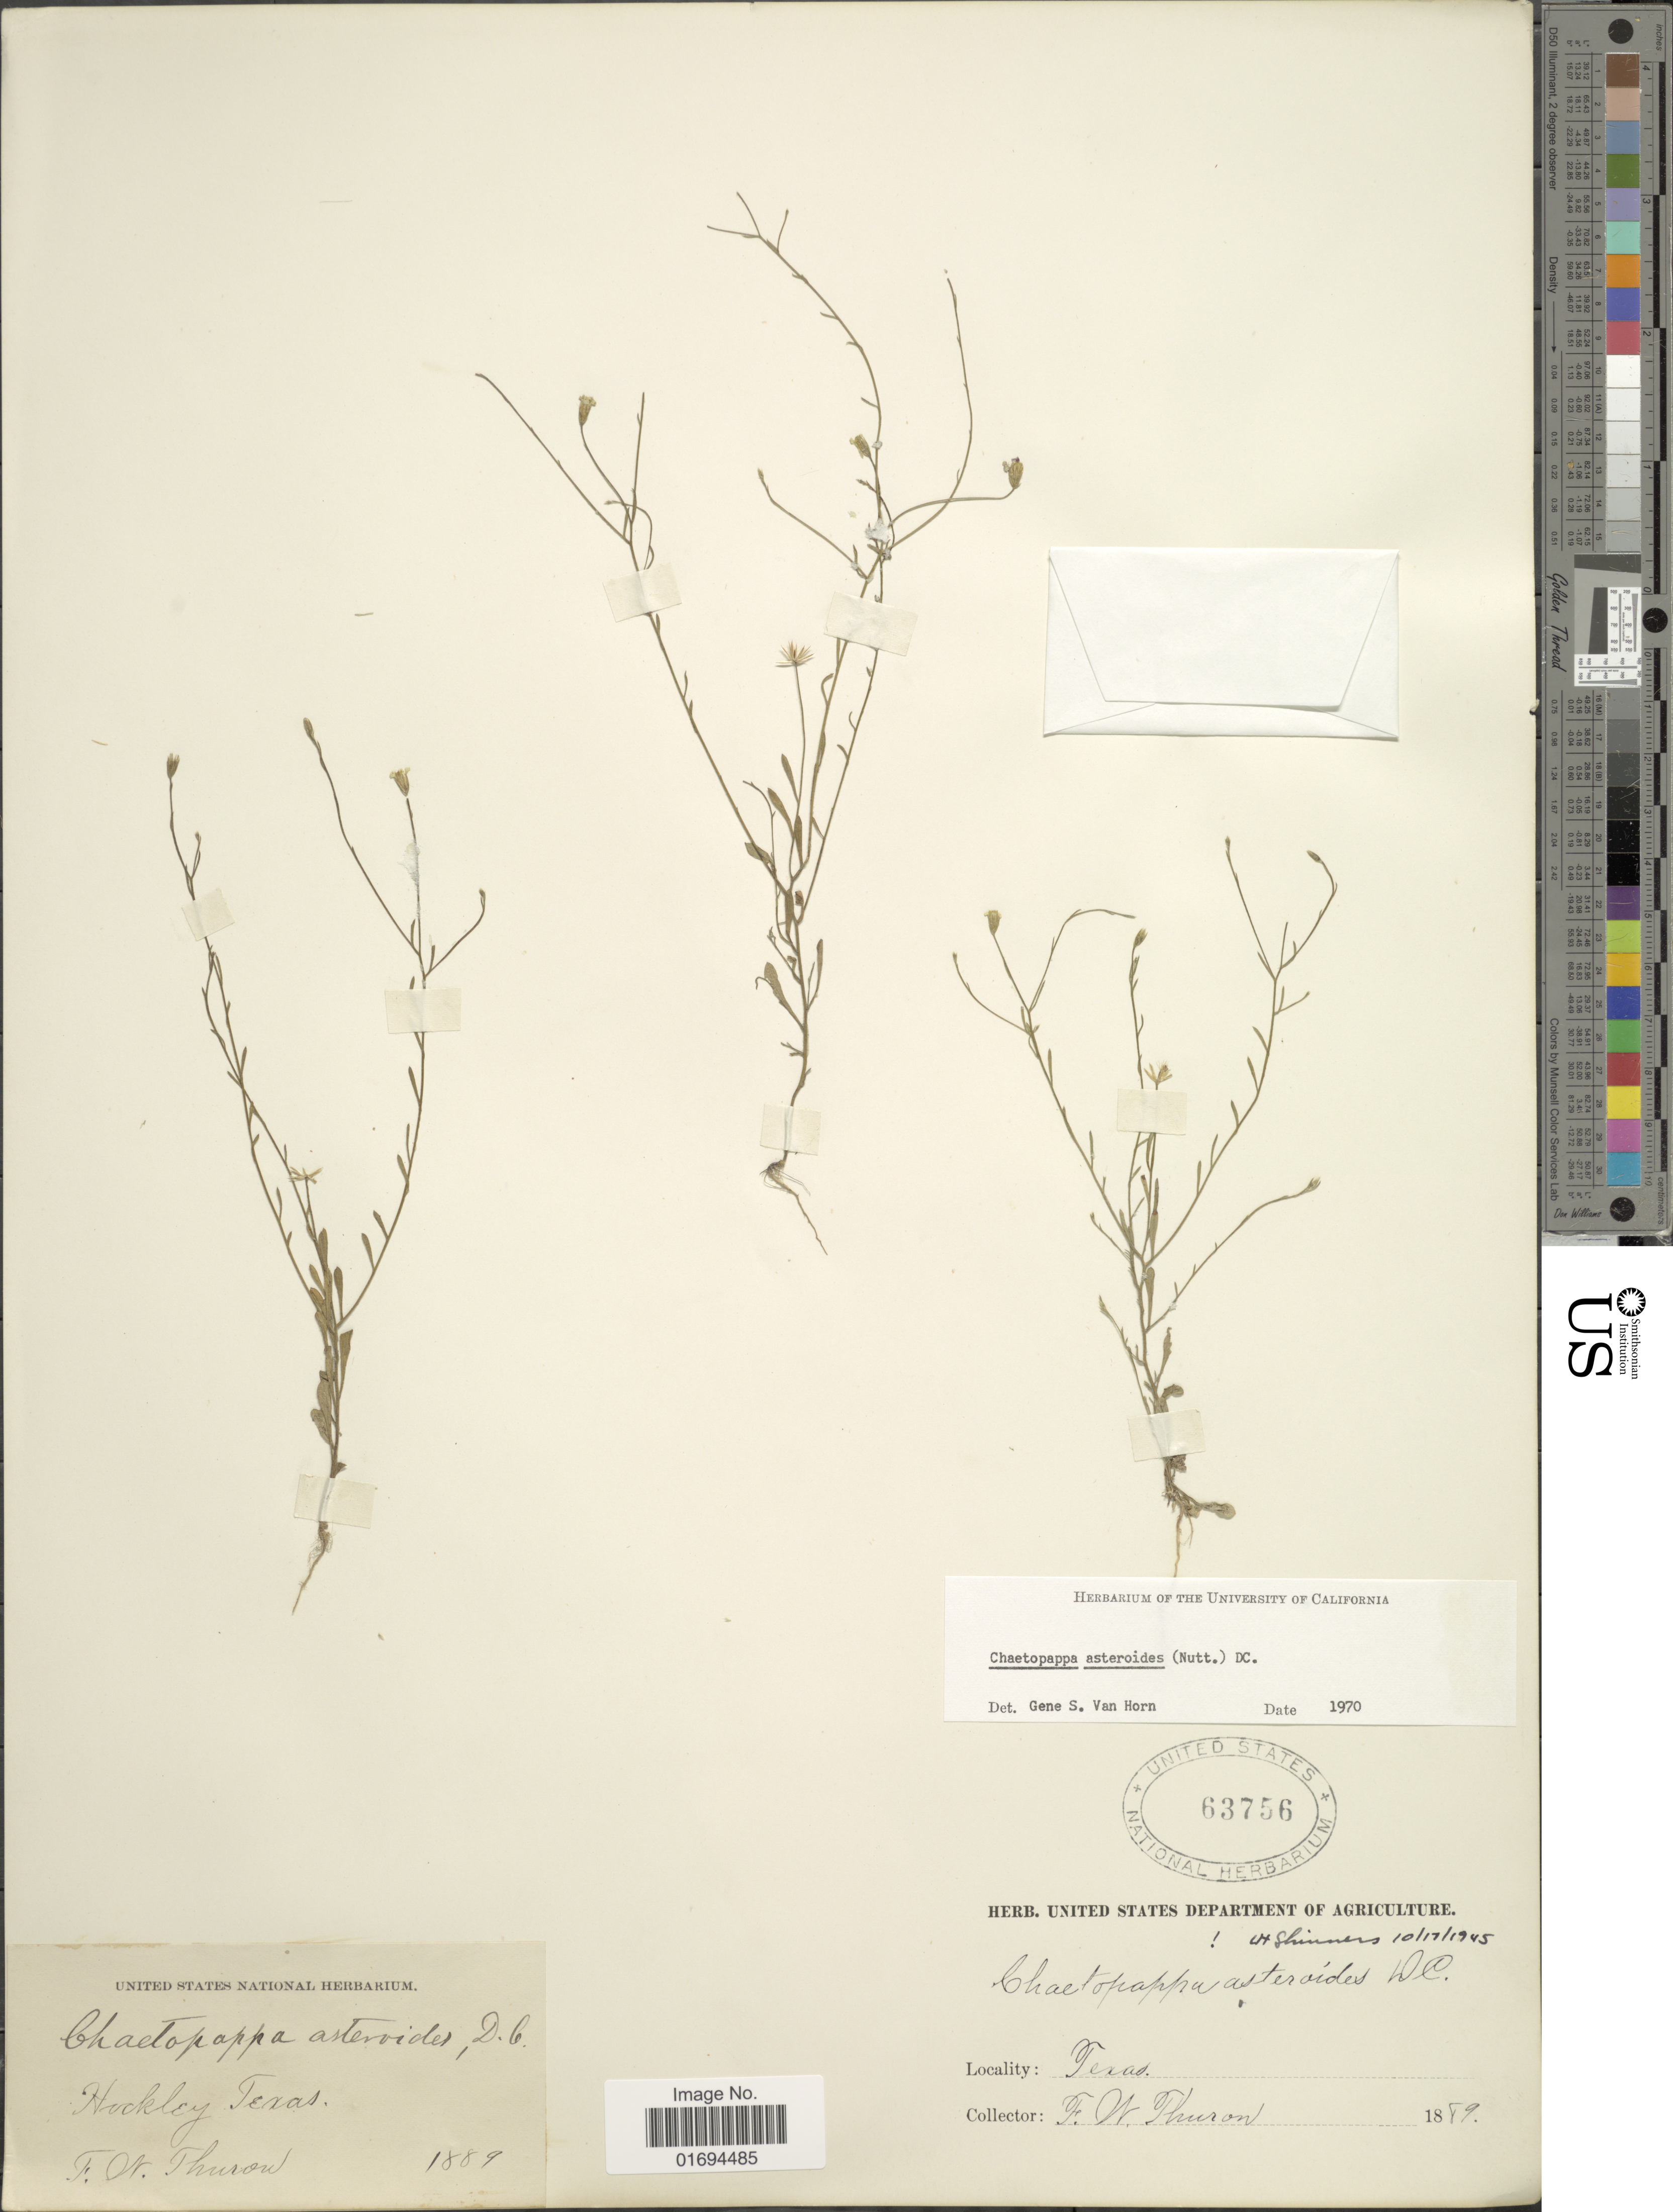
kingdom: Plantae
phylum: Tracheophyta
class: Magnoliopsida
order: Asterales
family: Asteraceae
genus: Chaetopappa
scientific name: Chaetopappa asteroides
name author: (Nutt.) DC.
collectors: F. W. Thurow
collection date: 1889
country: United States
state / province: Texas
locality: Hockley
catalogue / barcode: US 63756